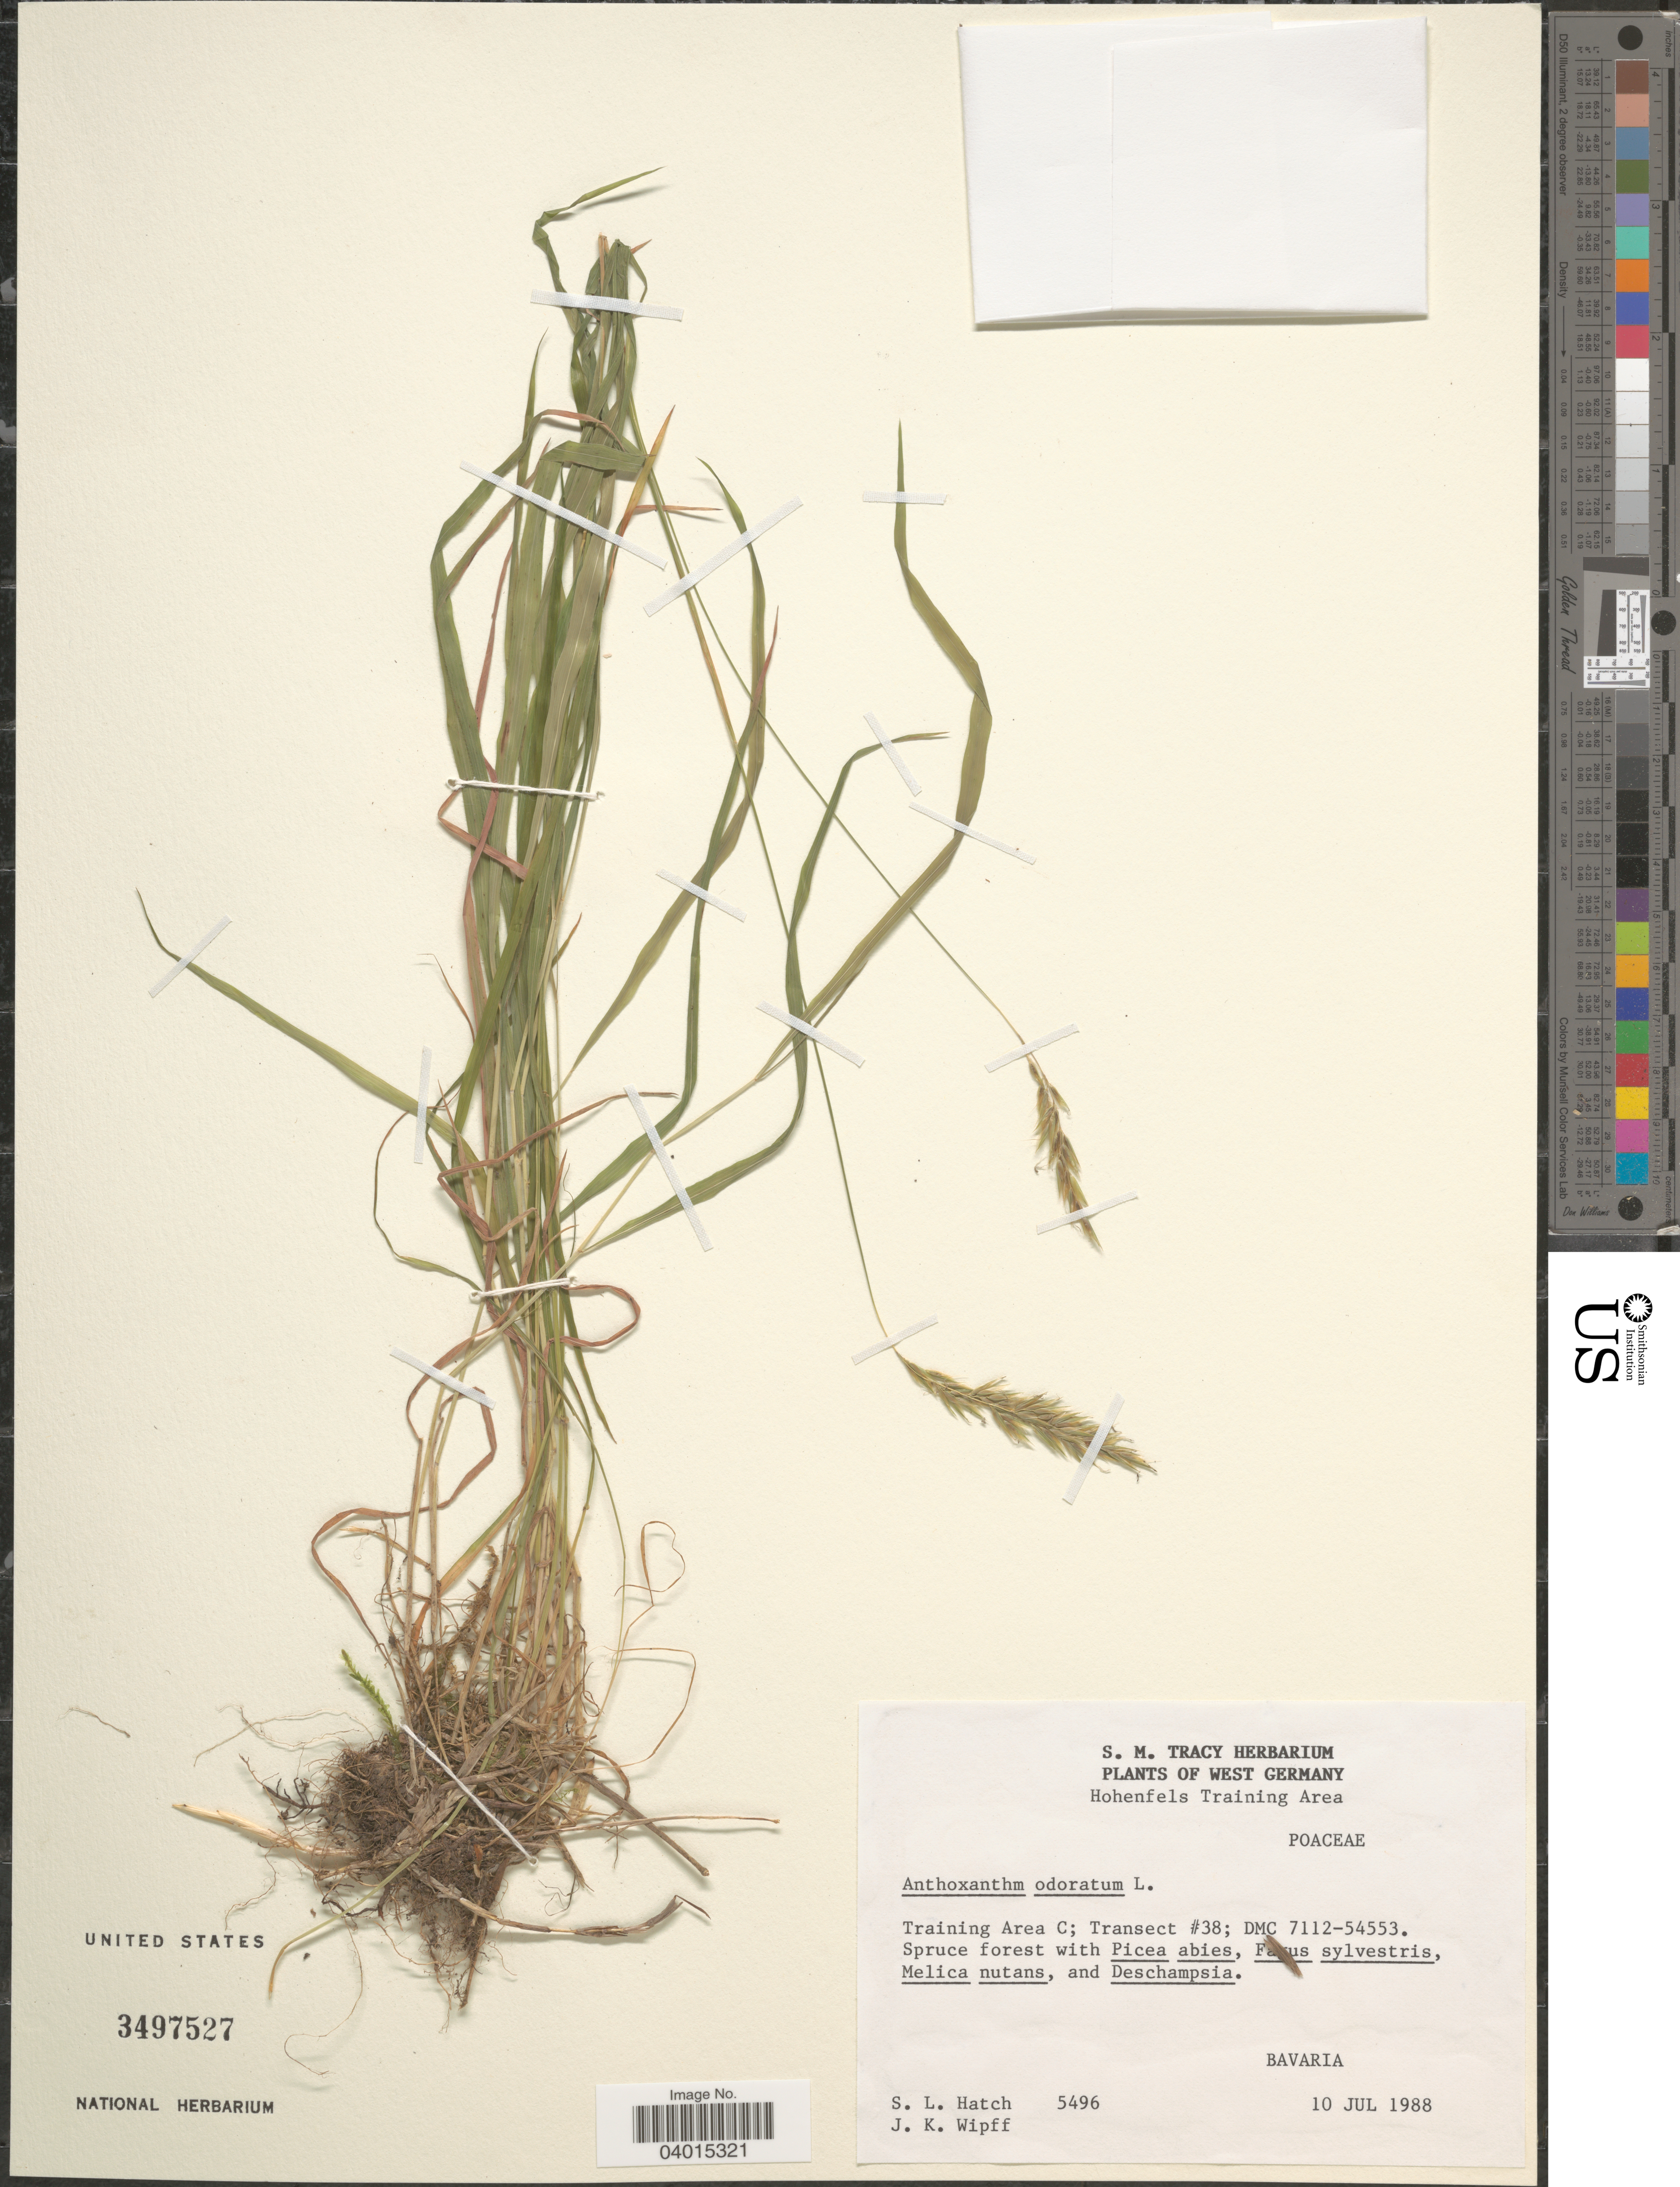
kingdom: Plantae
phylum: Tracheophyta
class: Liliopsida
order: Poales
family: Poaceae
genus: Anthoxanthum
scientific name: Anthoxanthum odoratum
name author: L.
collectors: S. Hatch & J. K. Wipff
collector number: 5496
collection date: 1988-07-10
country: Germany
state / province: Bayern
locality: West Germany. Hohenfels Training Area. Training Area C; Transect #38; DMC 7112-54553. Bavaria.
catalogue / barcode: US 3497527